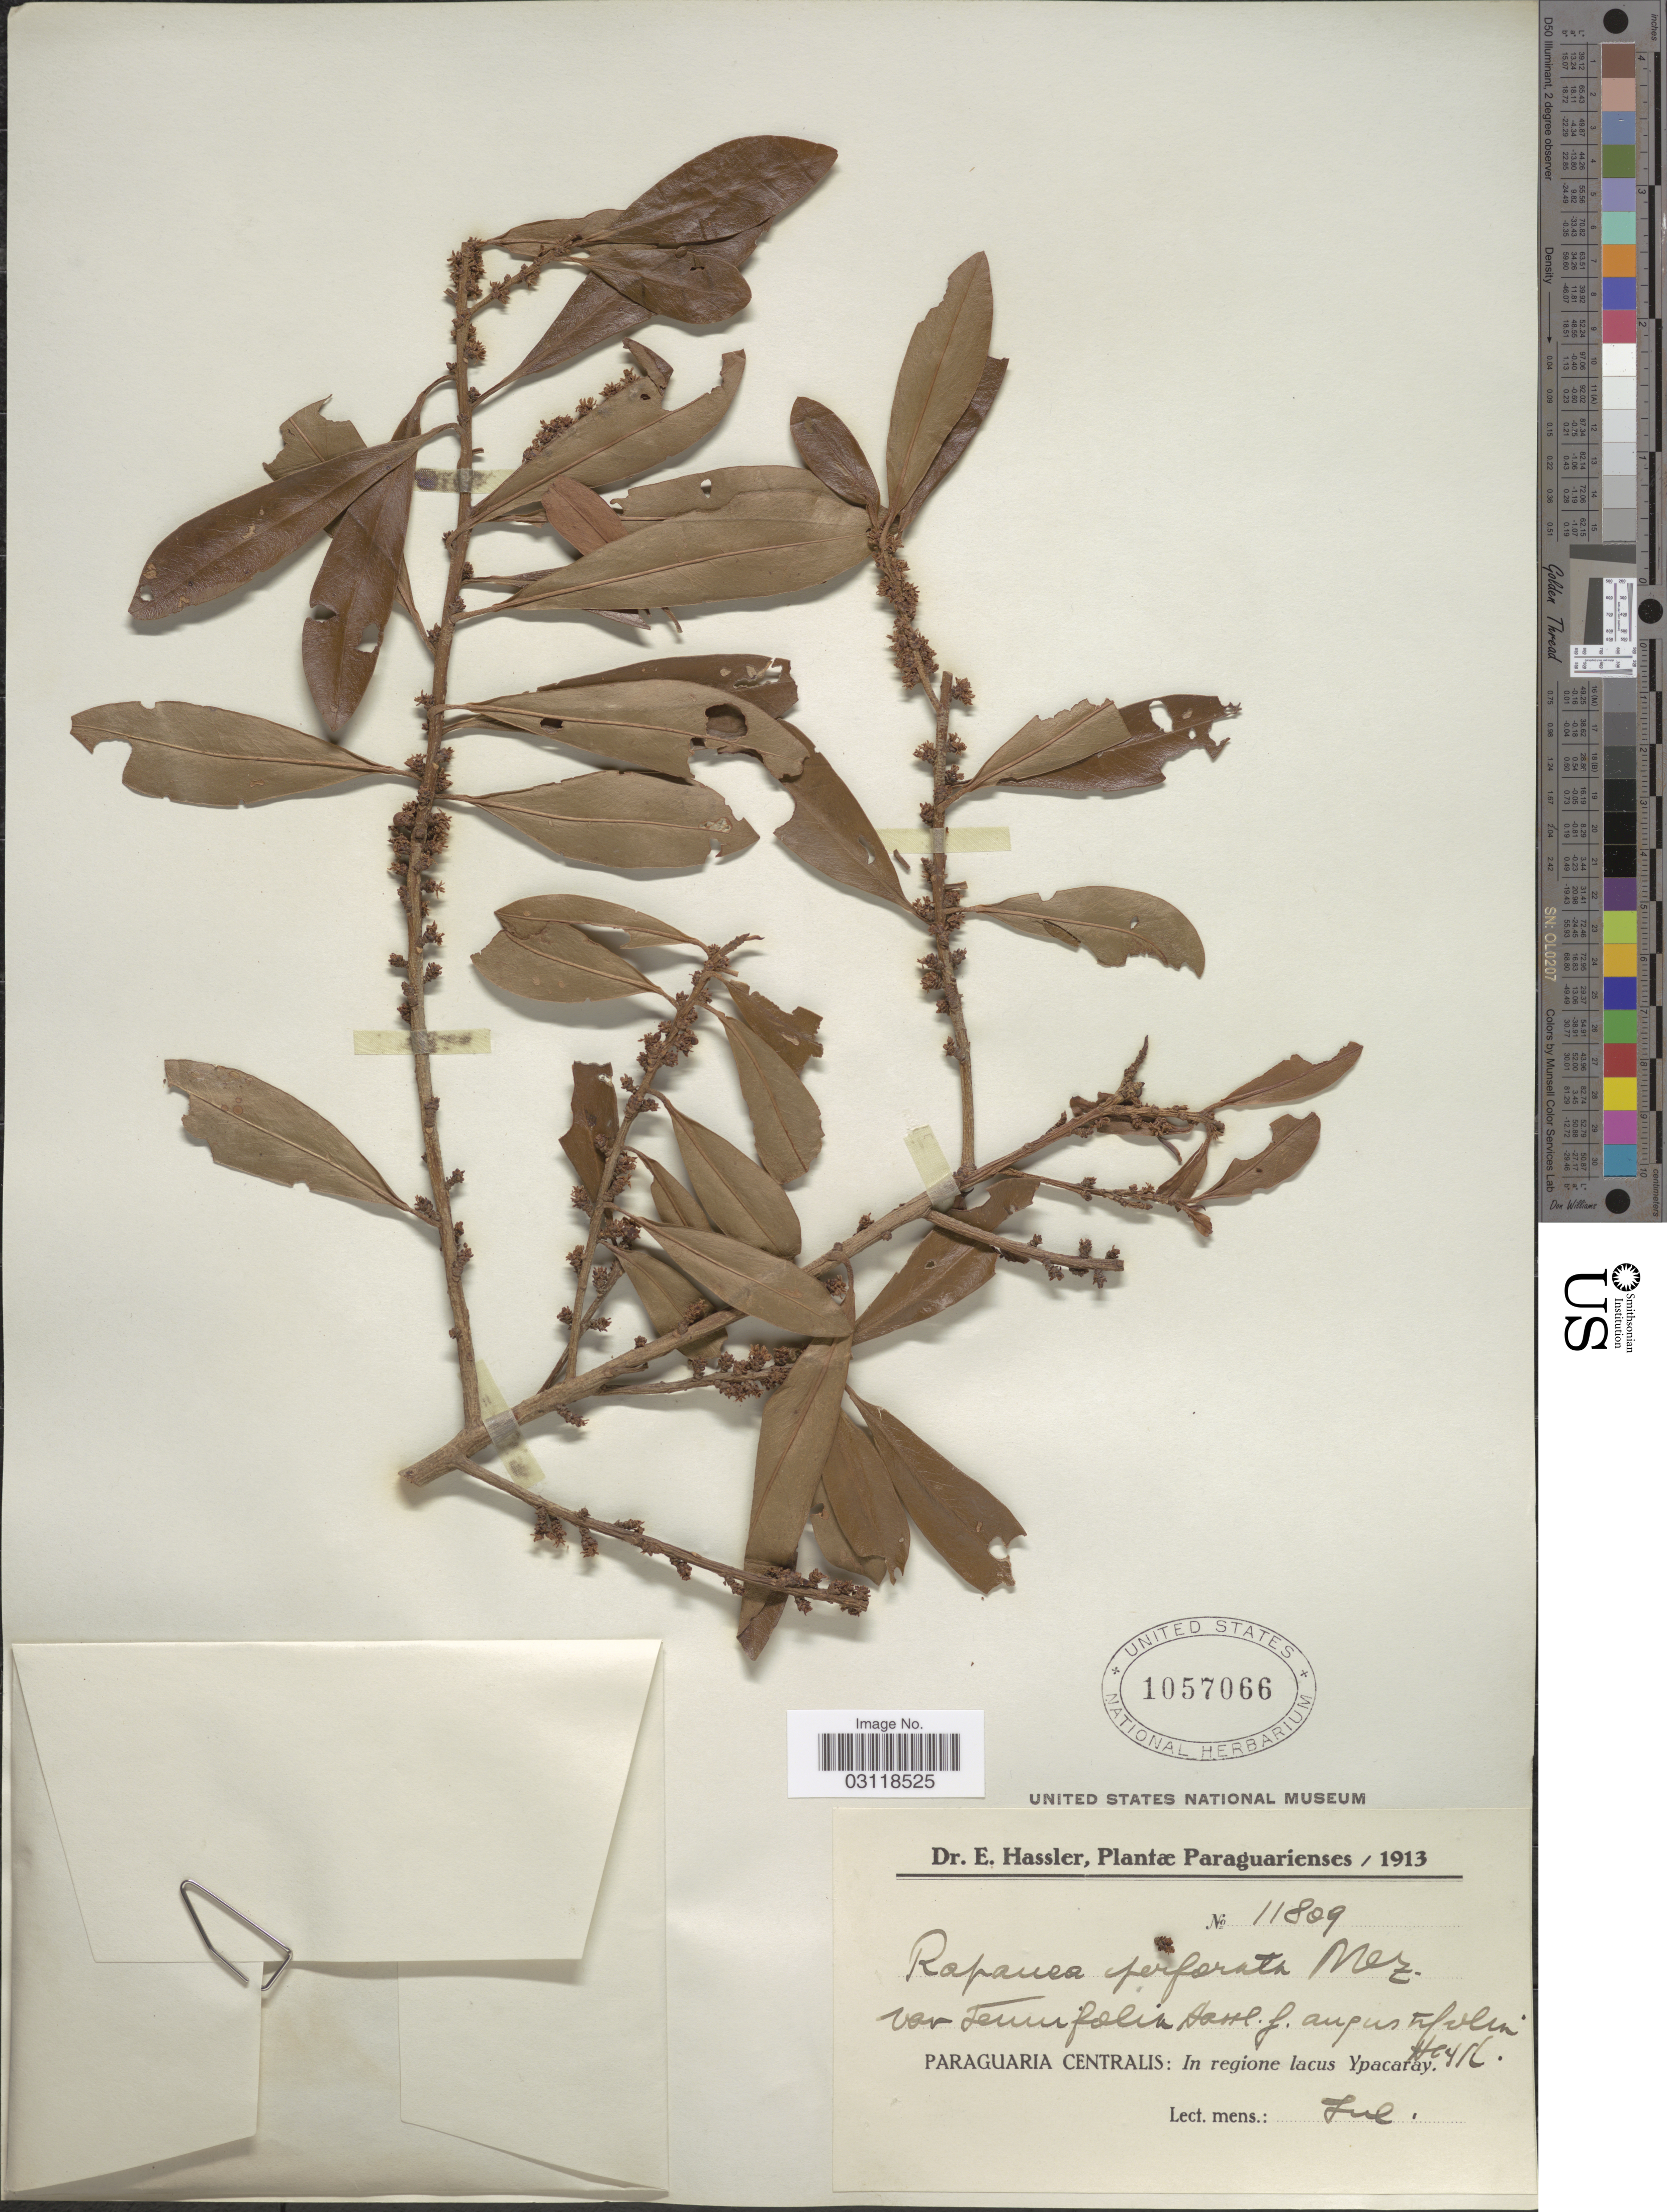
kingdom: Plantae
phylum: Tracheophyta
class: Magnoliopsida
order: Ericales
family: Primulaceae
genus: Rapanea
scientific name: Rapanea perforata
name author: Mez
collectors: E. Hassler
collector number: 11809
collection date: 1913-07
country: Paraguay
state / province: Central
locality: Paraguaria Centralis: In regíone lacus Ypacaray.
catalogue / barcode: US 1057066